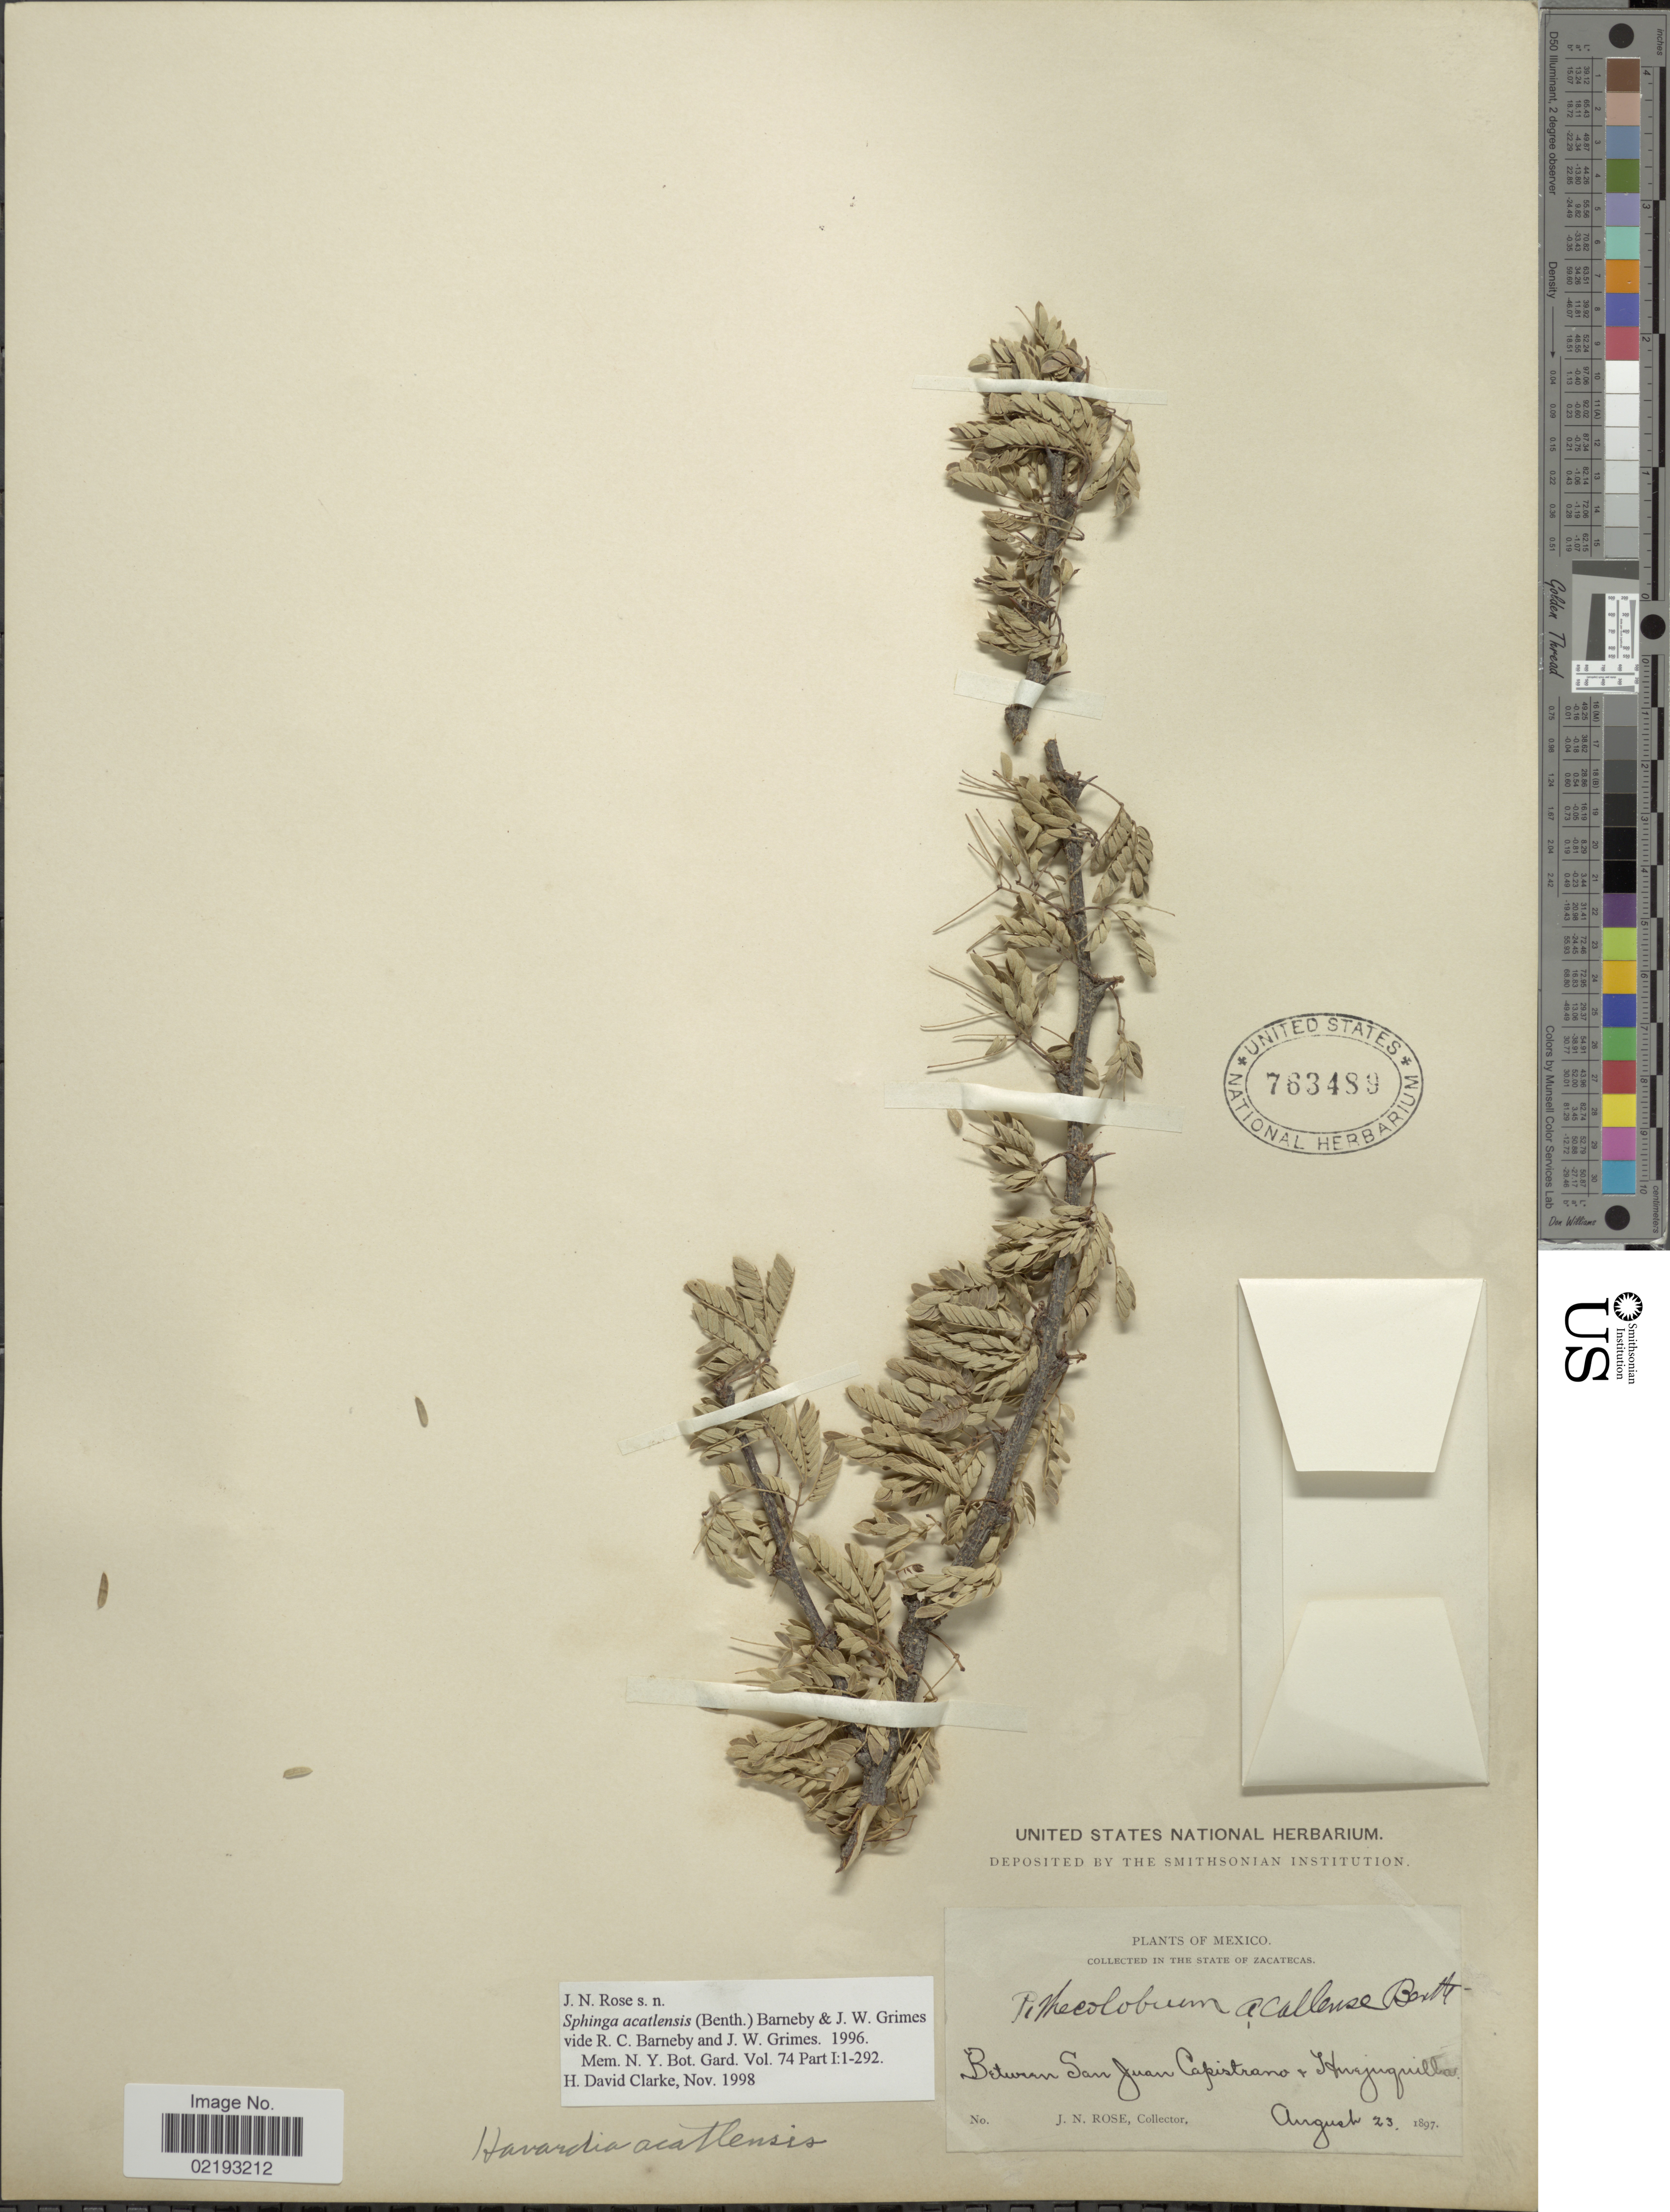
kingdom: Plantae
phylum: Tracheophyta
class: Magnoliopsida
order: Fabales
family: Fabaceae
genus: Sphinga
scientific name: Sphinga acatlensis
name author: (Benth.) Barneby & J.W. Grimes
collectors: J. N. Rose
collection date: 1897-08-23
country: Mexico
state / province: Zacatecas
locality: Between San Juan Capistrano + Huejuquilla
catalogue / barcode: US 763489